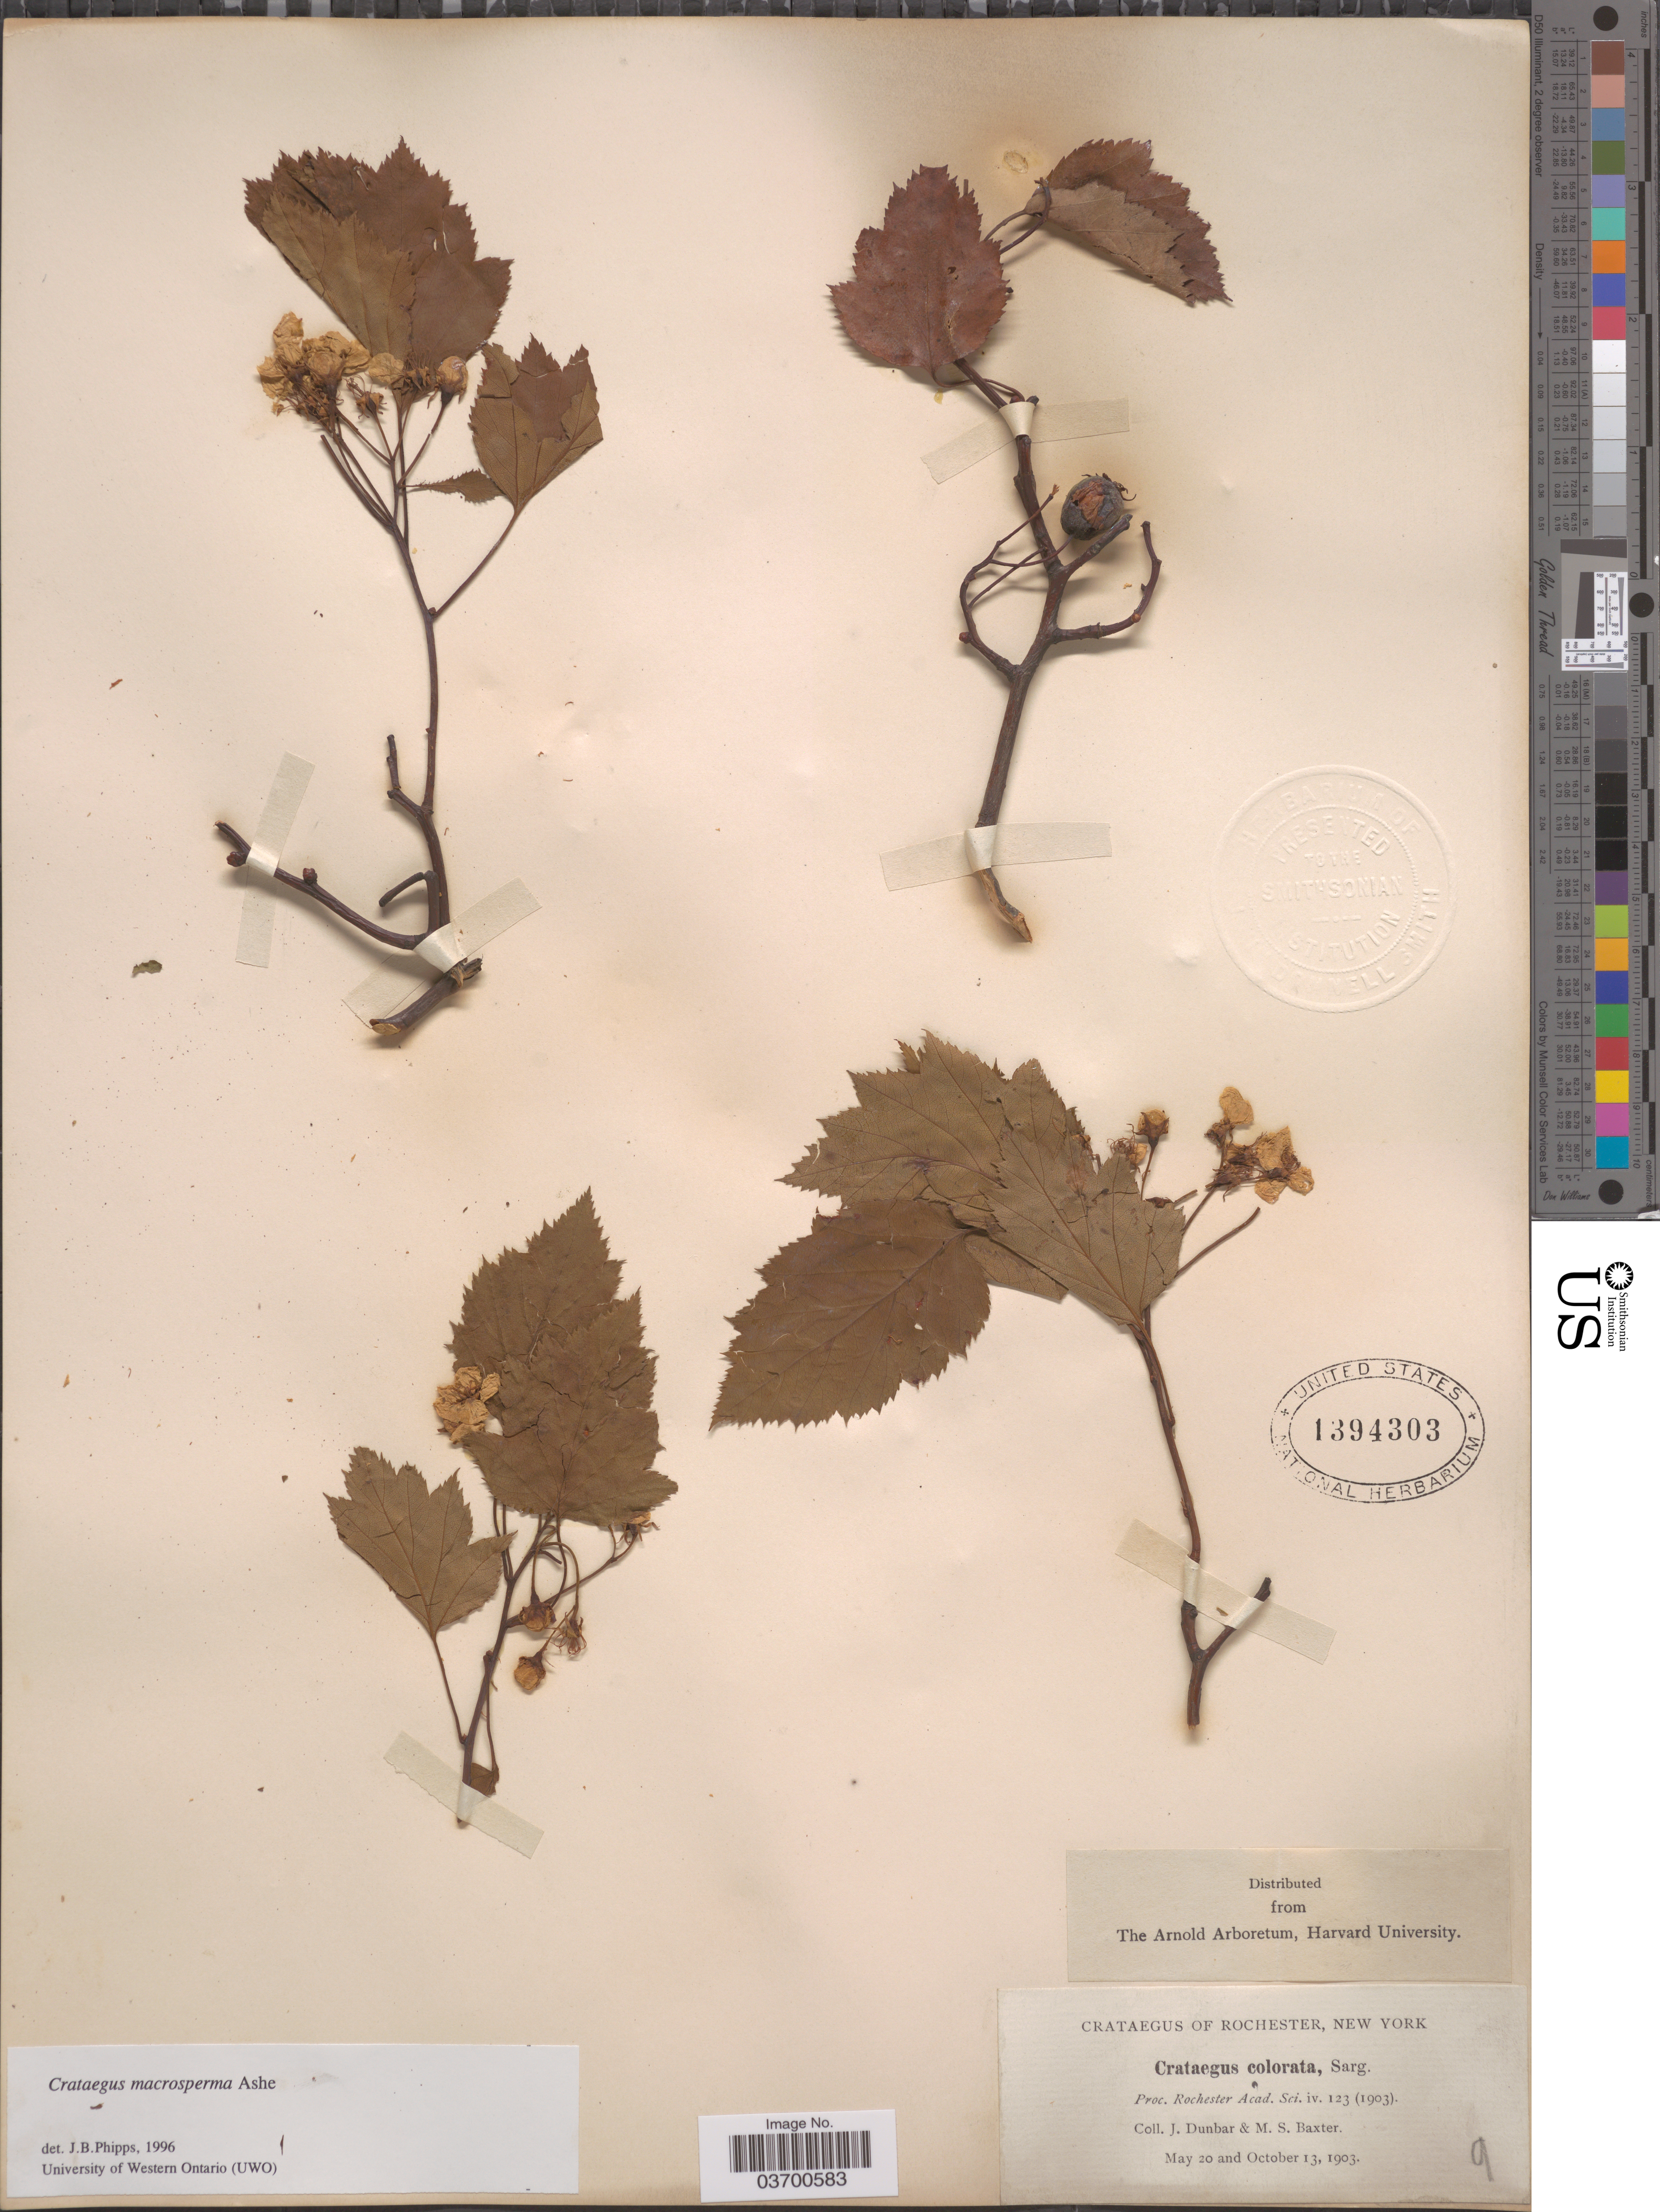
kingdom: Plantae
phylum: Tracheophyta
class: Magnoliopsida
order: Rosales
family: Rosaceae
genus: Crataegus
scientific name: Crataegus macrosperma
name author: Ashe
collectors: J. Dunbar & M. Baxter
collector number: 9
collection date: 1903-05-20/1903-10-13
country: United States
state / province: New York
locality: Rochester.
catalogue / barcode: US 1394303